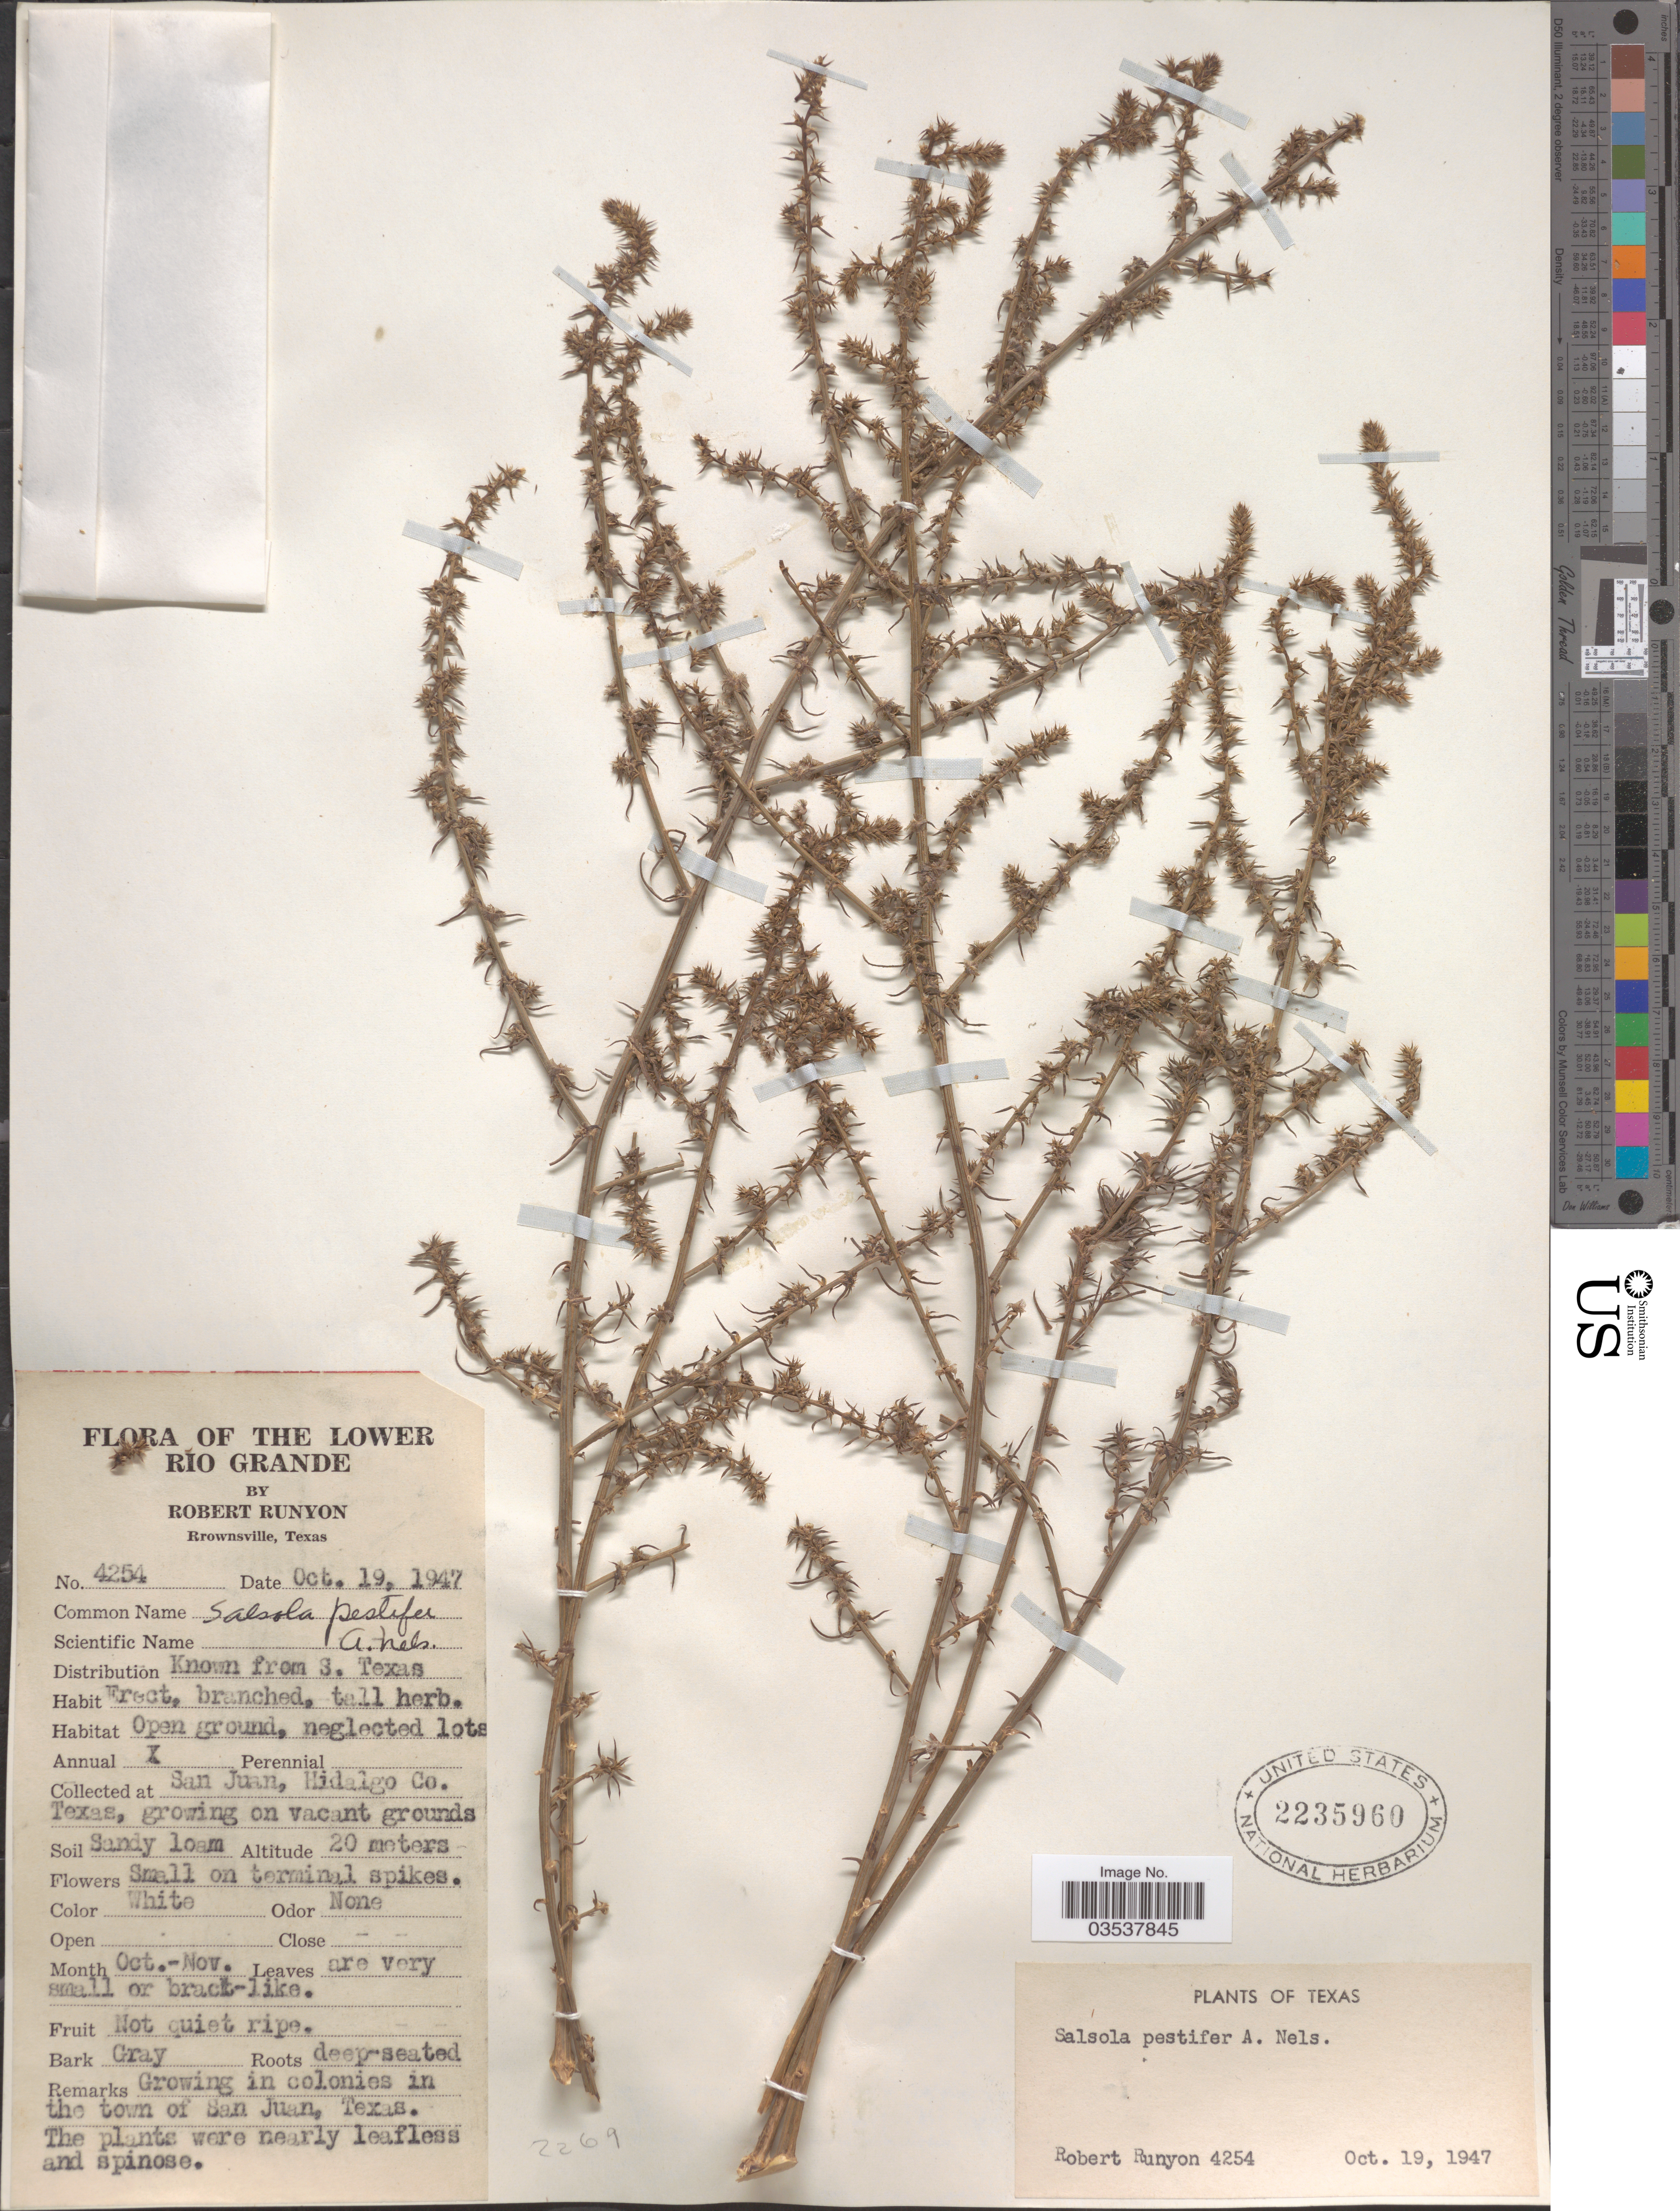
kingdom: Plantae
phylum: Tracheophyta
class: Magnoliopsida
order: Caryophyllales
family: Amaranthaceae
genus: Salsola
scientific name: Salsola pestifer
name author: A. Nelson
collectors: R. Runyon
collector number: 4254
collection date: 1947-10-19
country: United States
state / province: Texas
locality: Lower Rio Grande. San Juan, Hidalgo Co.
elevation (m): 20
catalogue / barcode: US 2235960